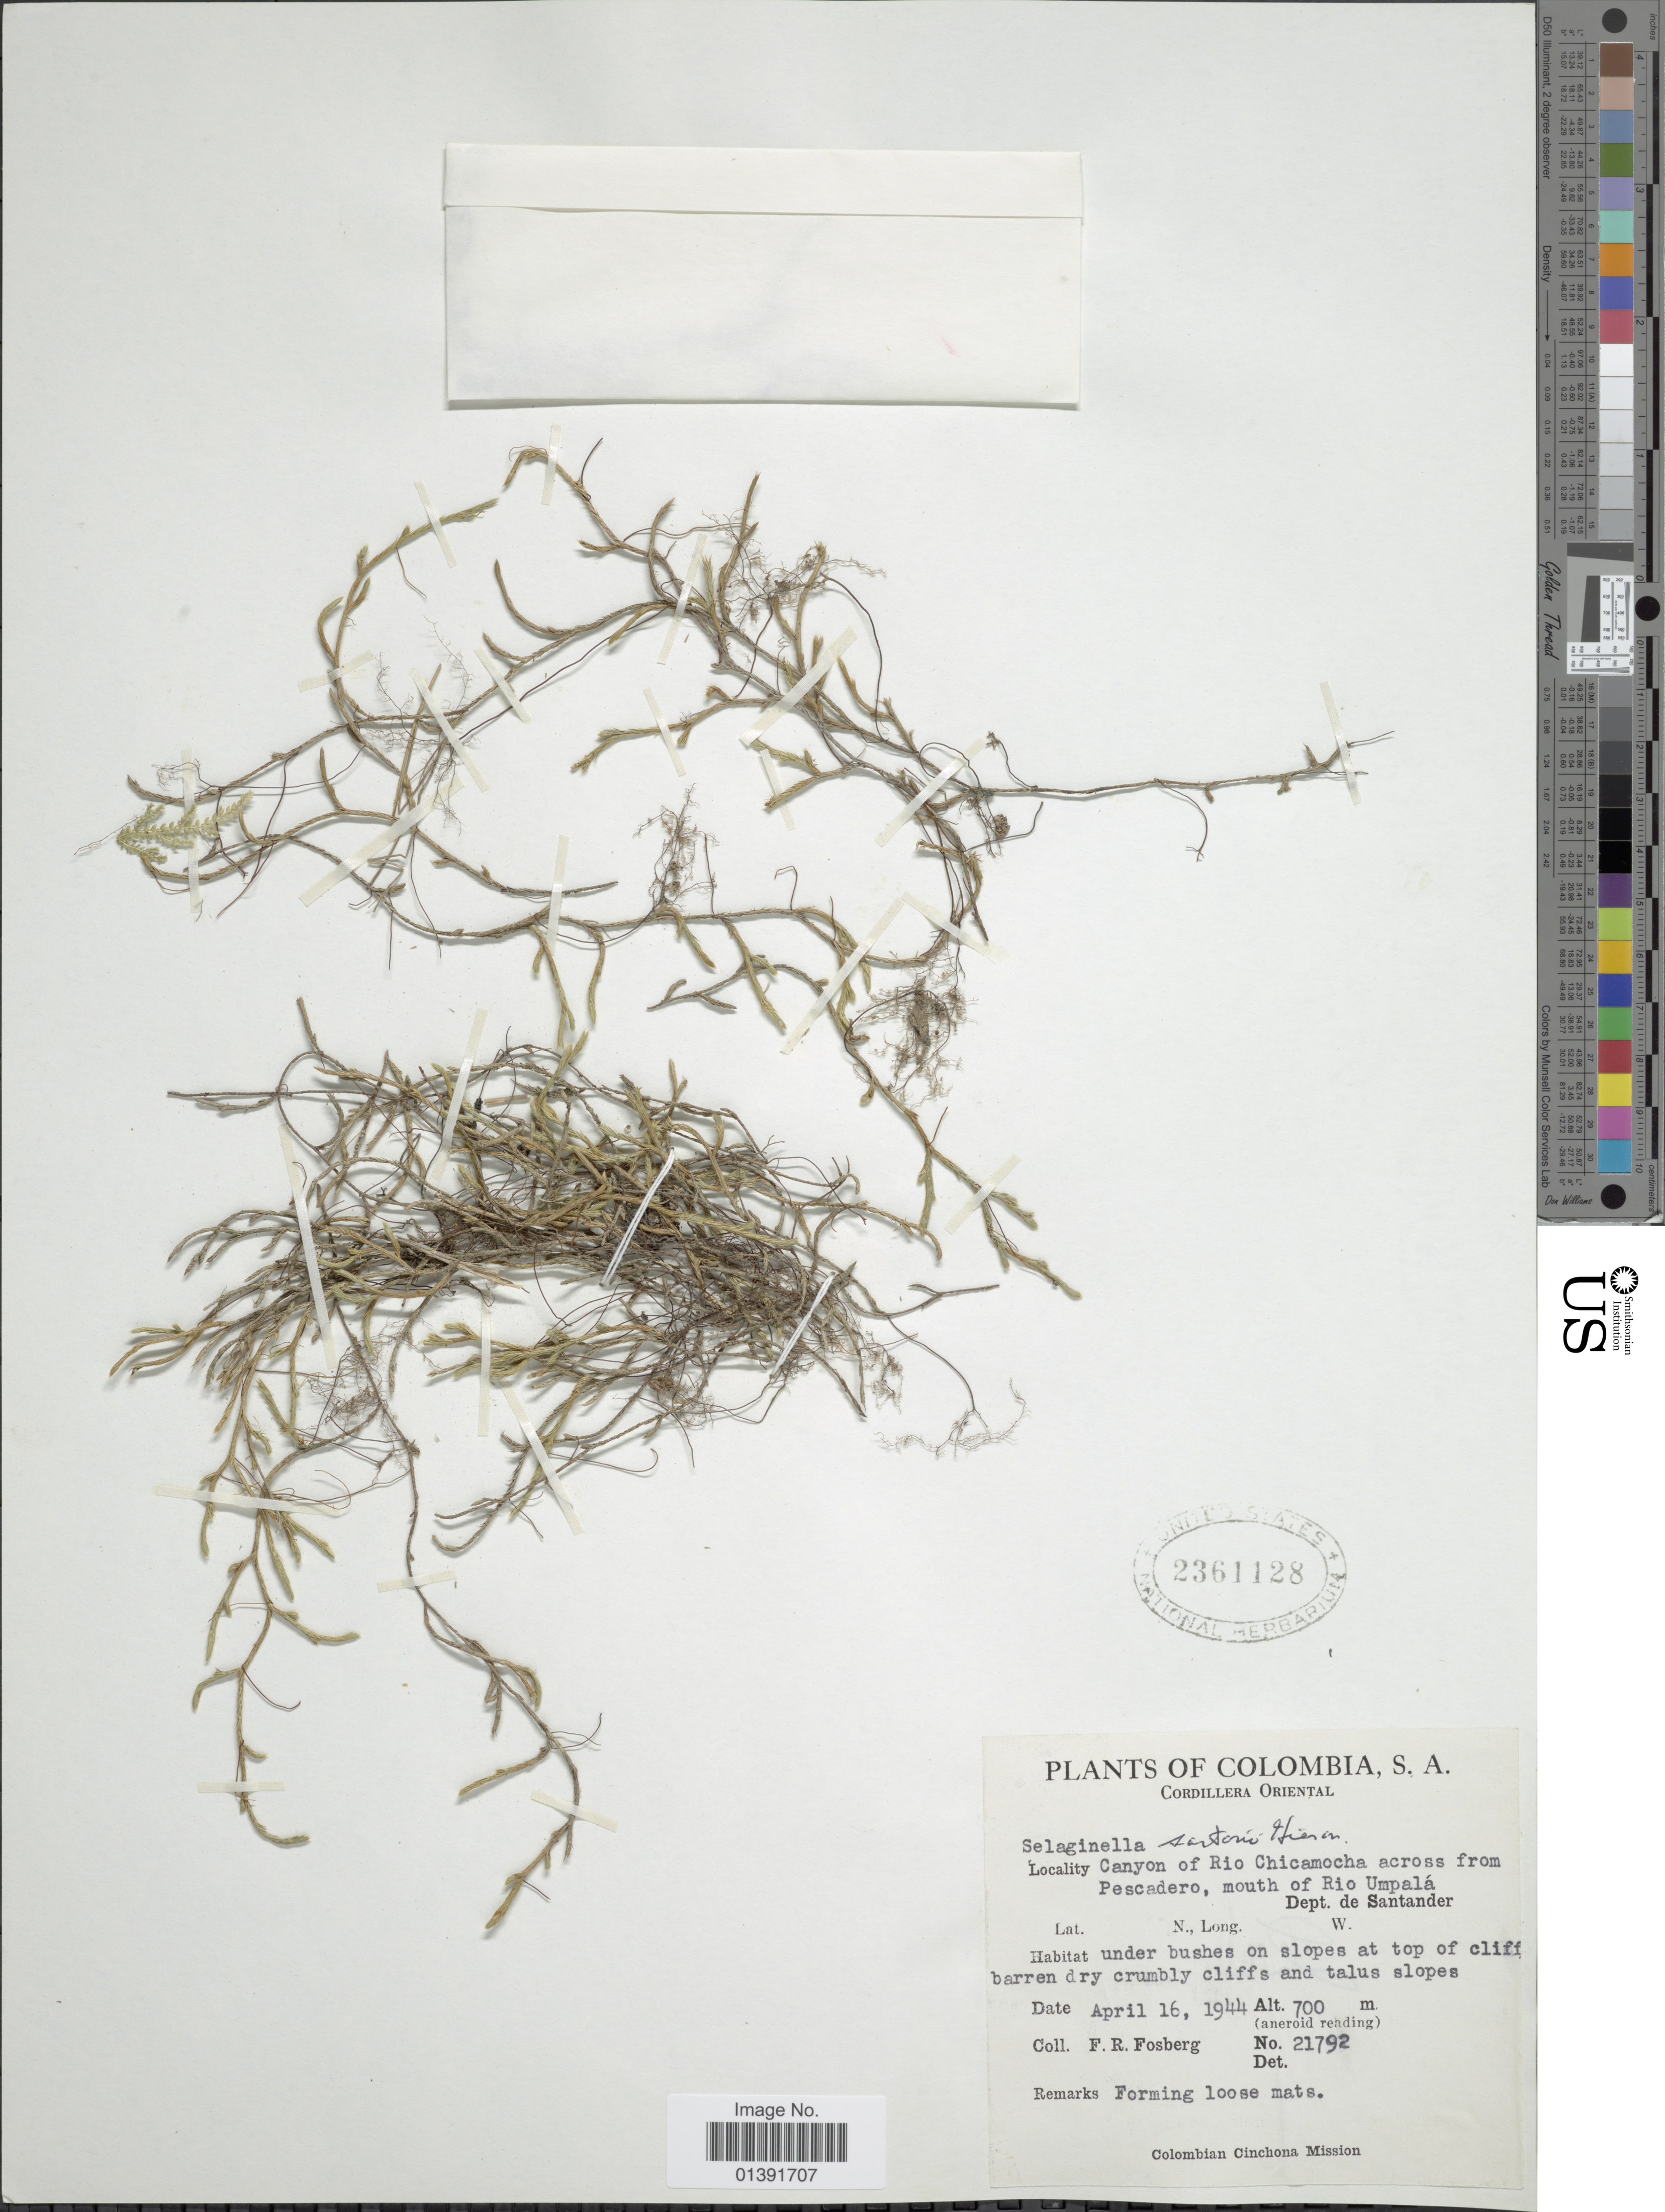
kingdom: Plantae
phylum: Tracheophyta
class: Lycopodiopsida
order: Selaginellales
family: Selaginellaceae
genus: Selaginella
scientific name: Selaginella sartorii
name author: Hieron.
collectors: F. R. Fosberg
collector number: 21792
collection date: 1944-04-16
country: Colombia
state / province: Santander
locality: Cordillera Oriental, Canyon of Rio Chicamocha across from Pescadero, mouth of Rio Umpalá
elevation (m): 700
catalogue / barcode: US 2361128